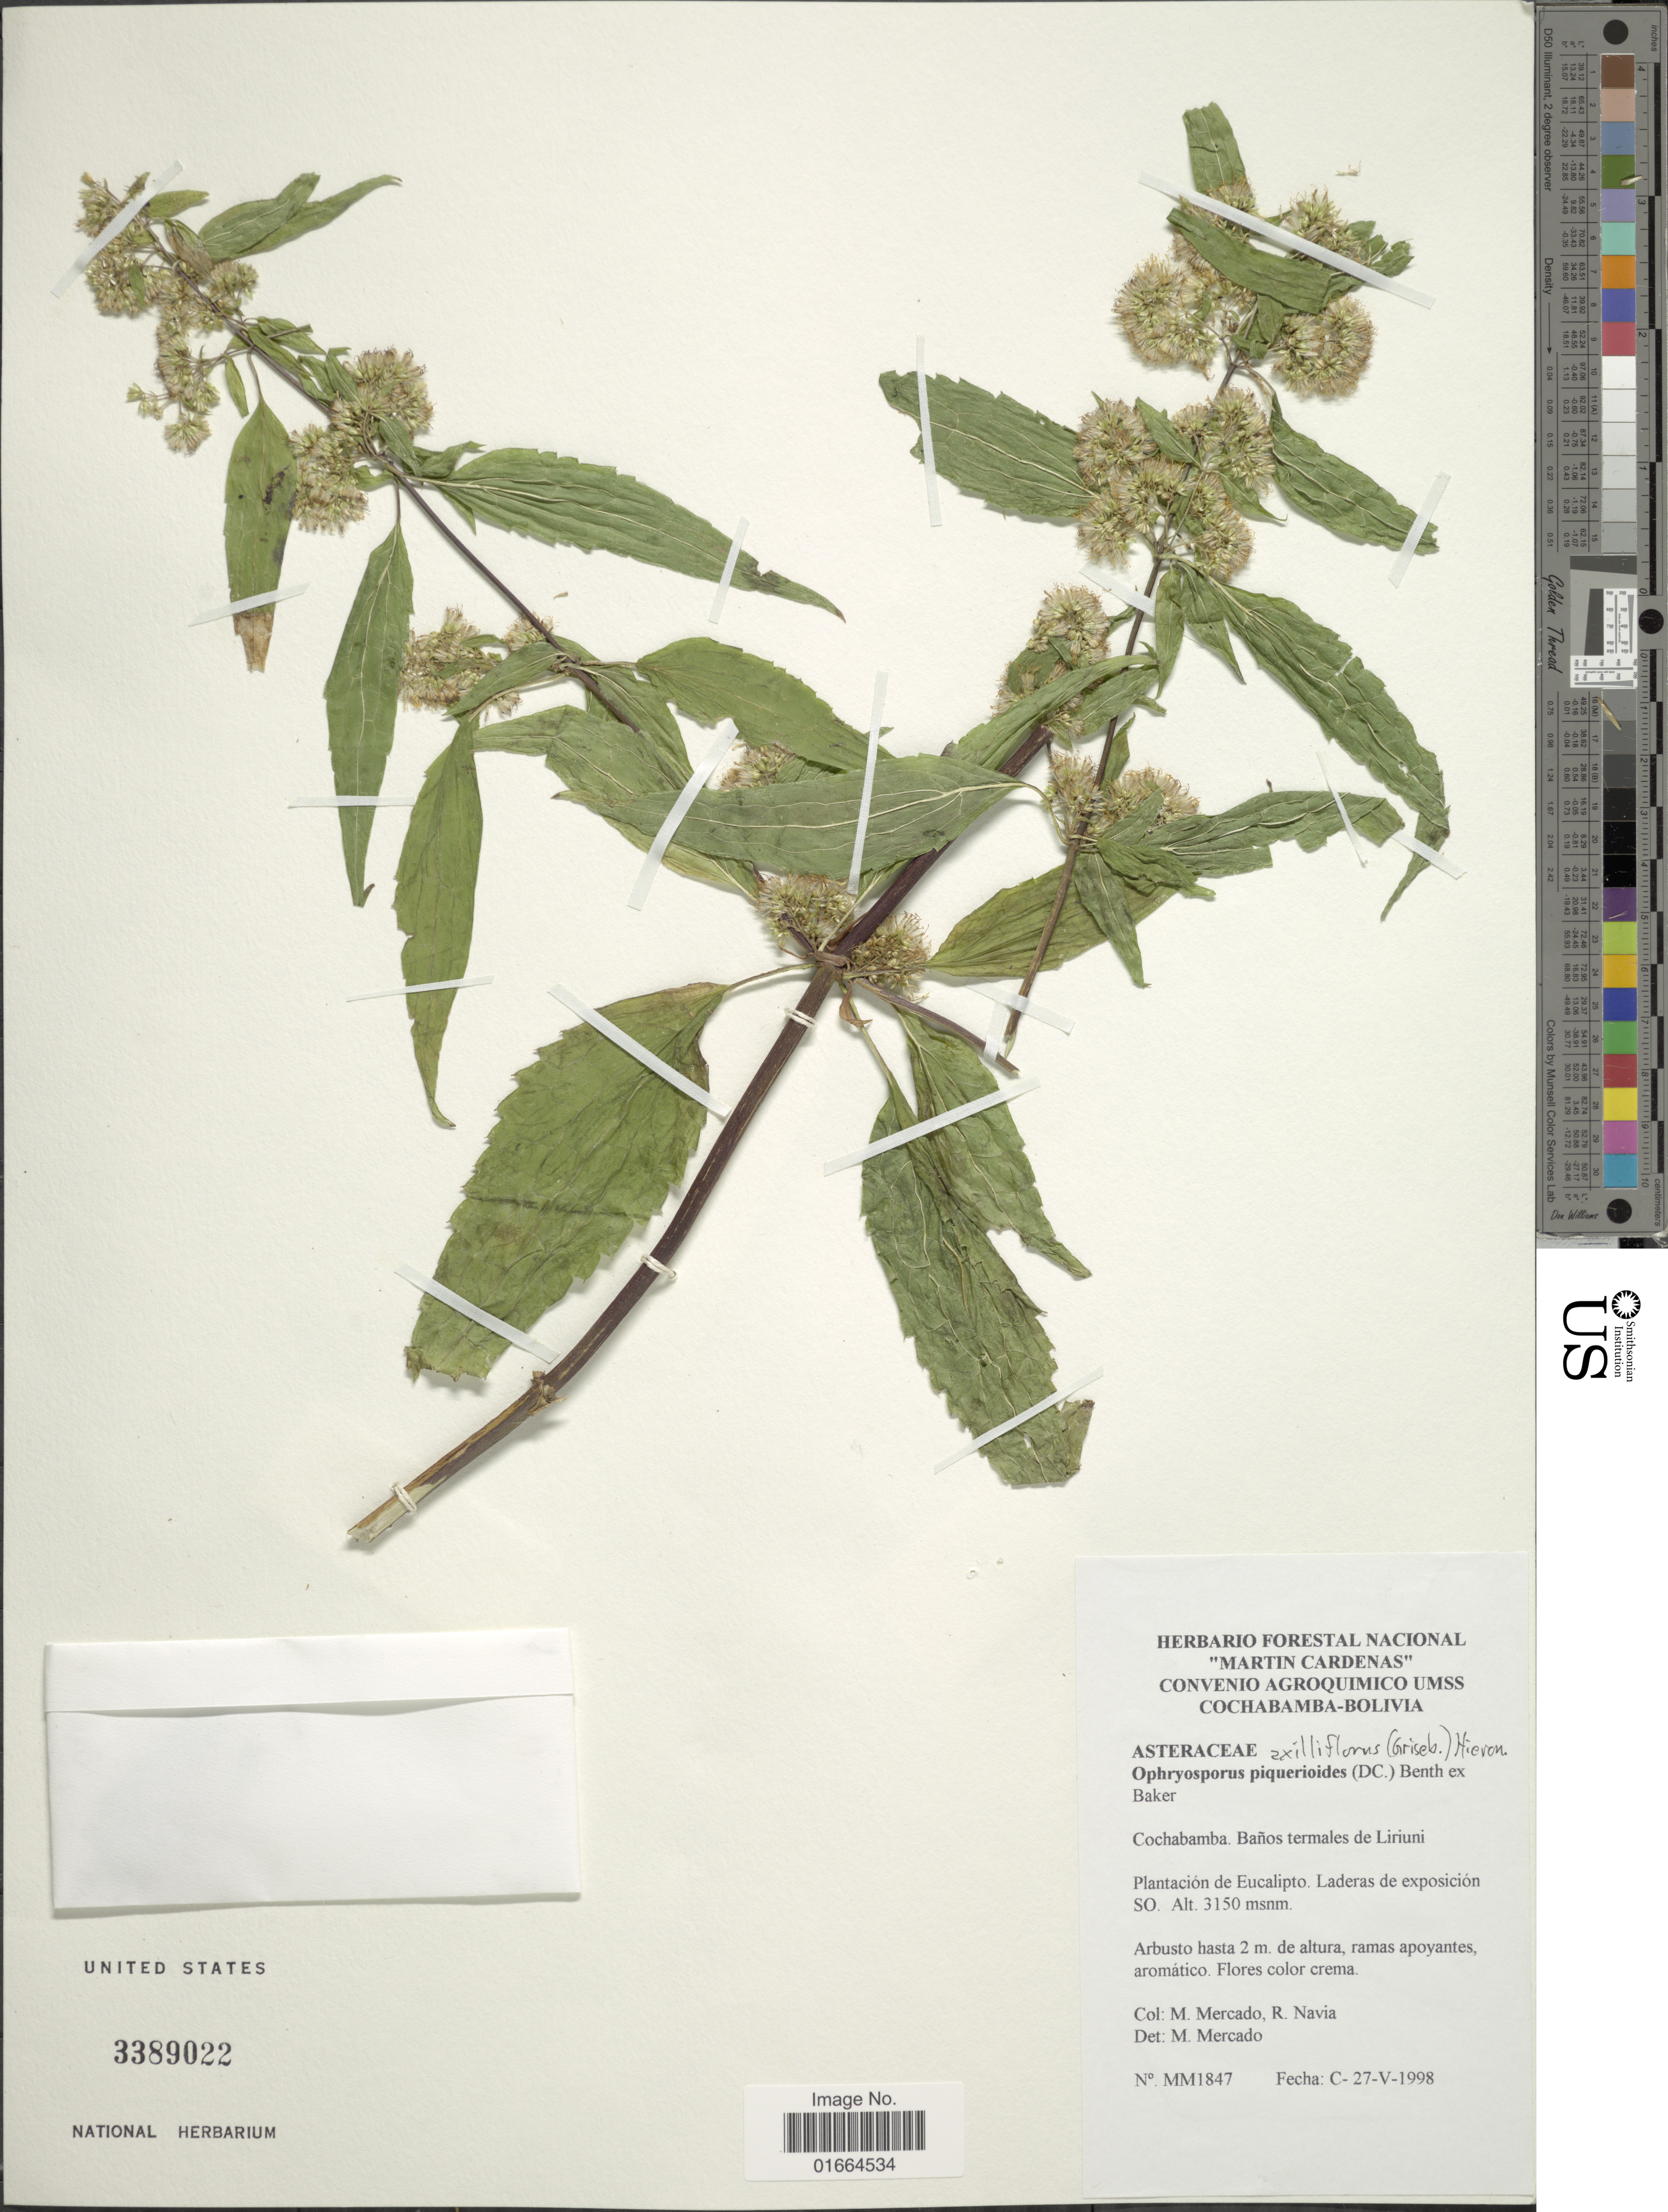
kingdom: Plantae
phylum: Tracheophyta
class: Magnoliopsida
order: Asterales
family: Asteraceae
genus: Ophryosporus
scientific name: Ophryosporus axilliflorus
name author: (Griseb.) Hieron.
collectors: M. Mercado & R. Navia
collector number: MM1847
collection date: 1998-05-27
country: Bolivia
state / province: Cochabamba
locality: Cochabamba, banos termales de Liriuni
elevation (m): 3150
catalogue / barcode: US 3389022